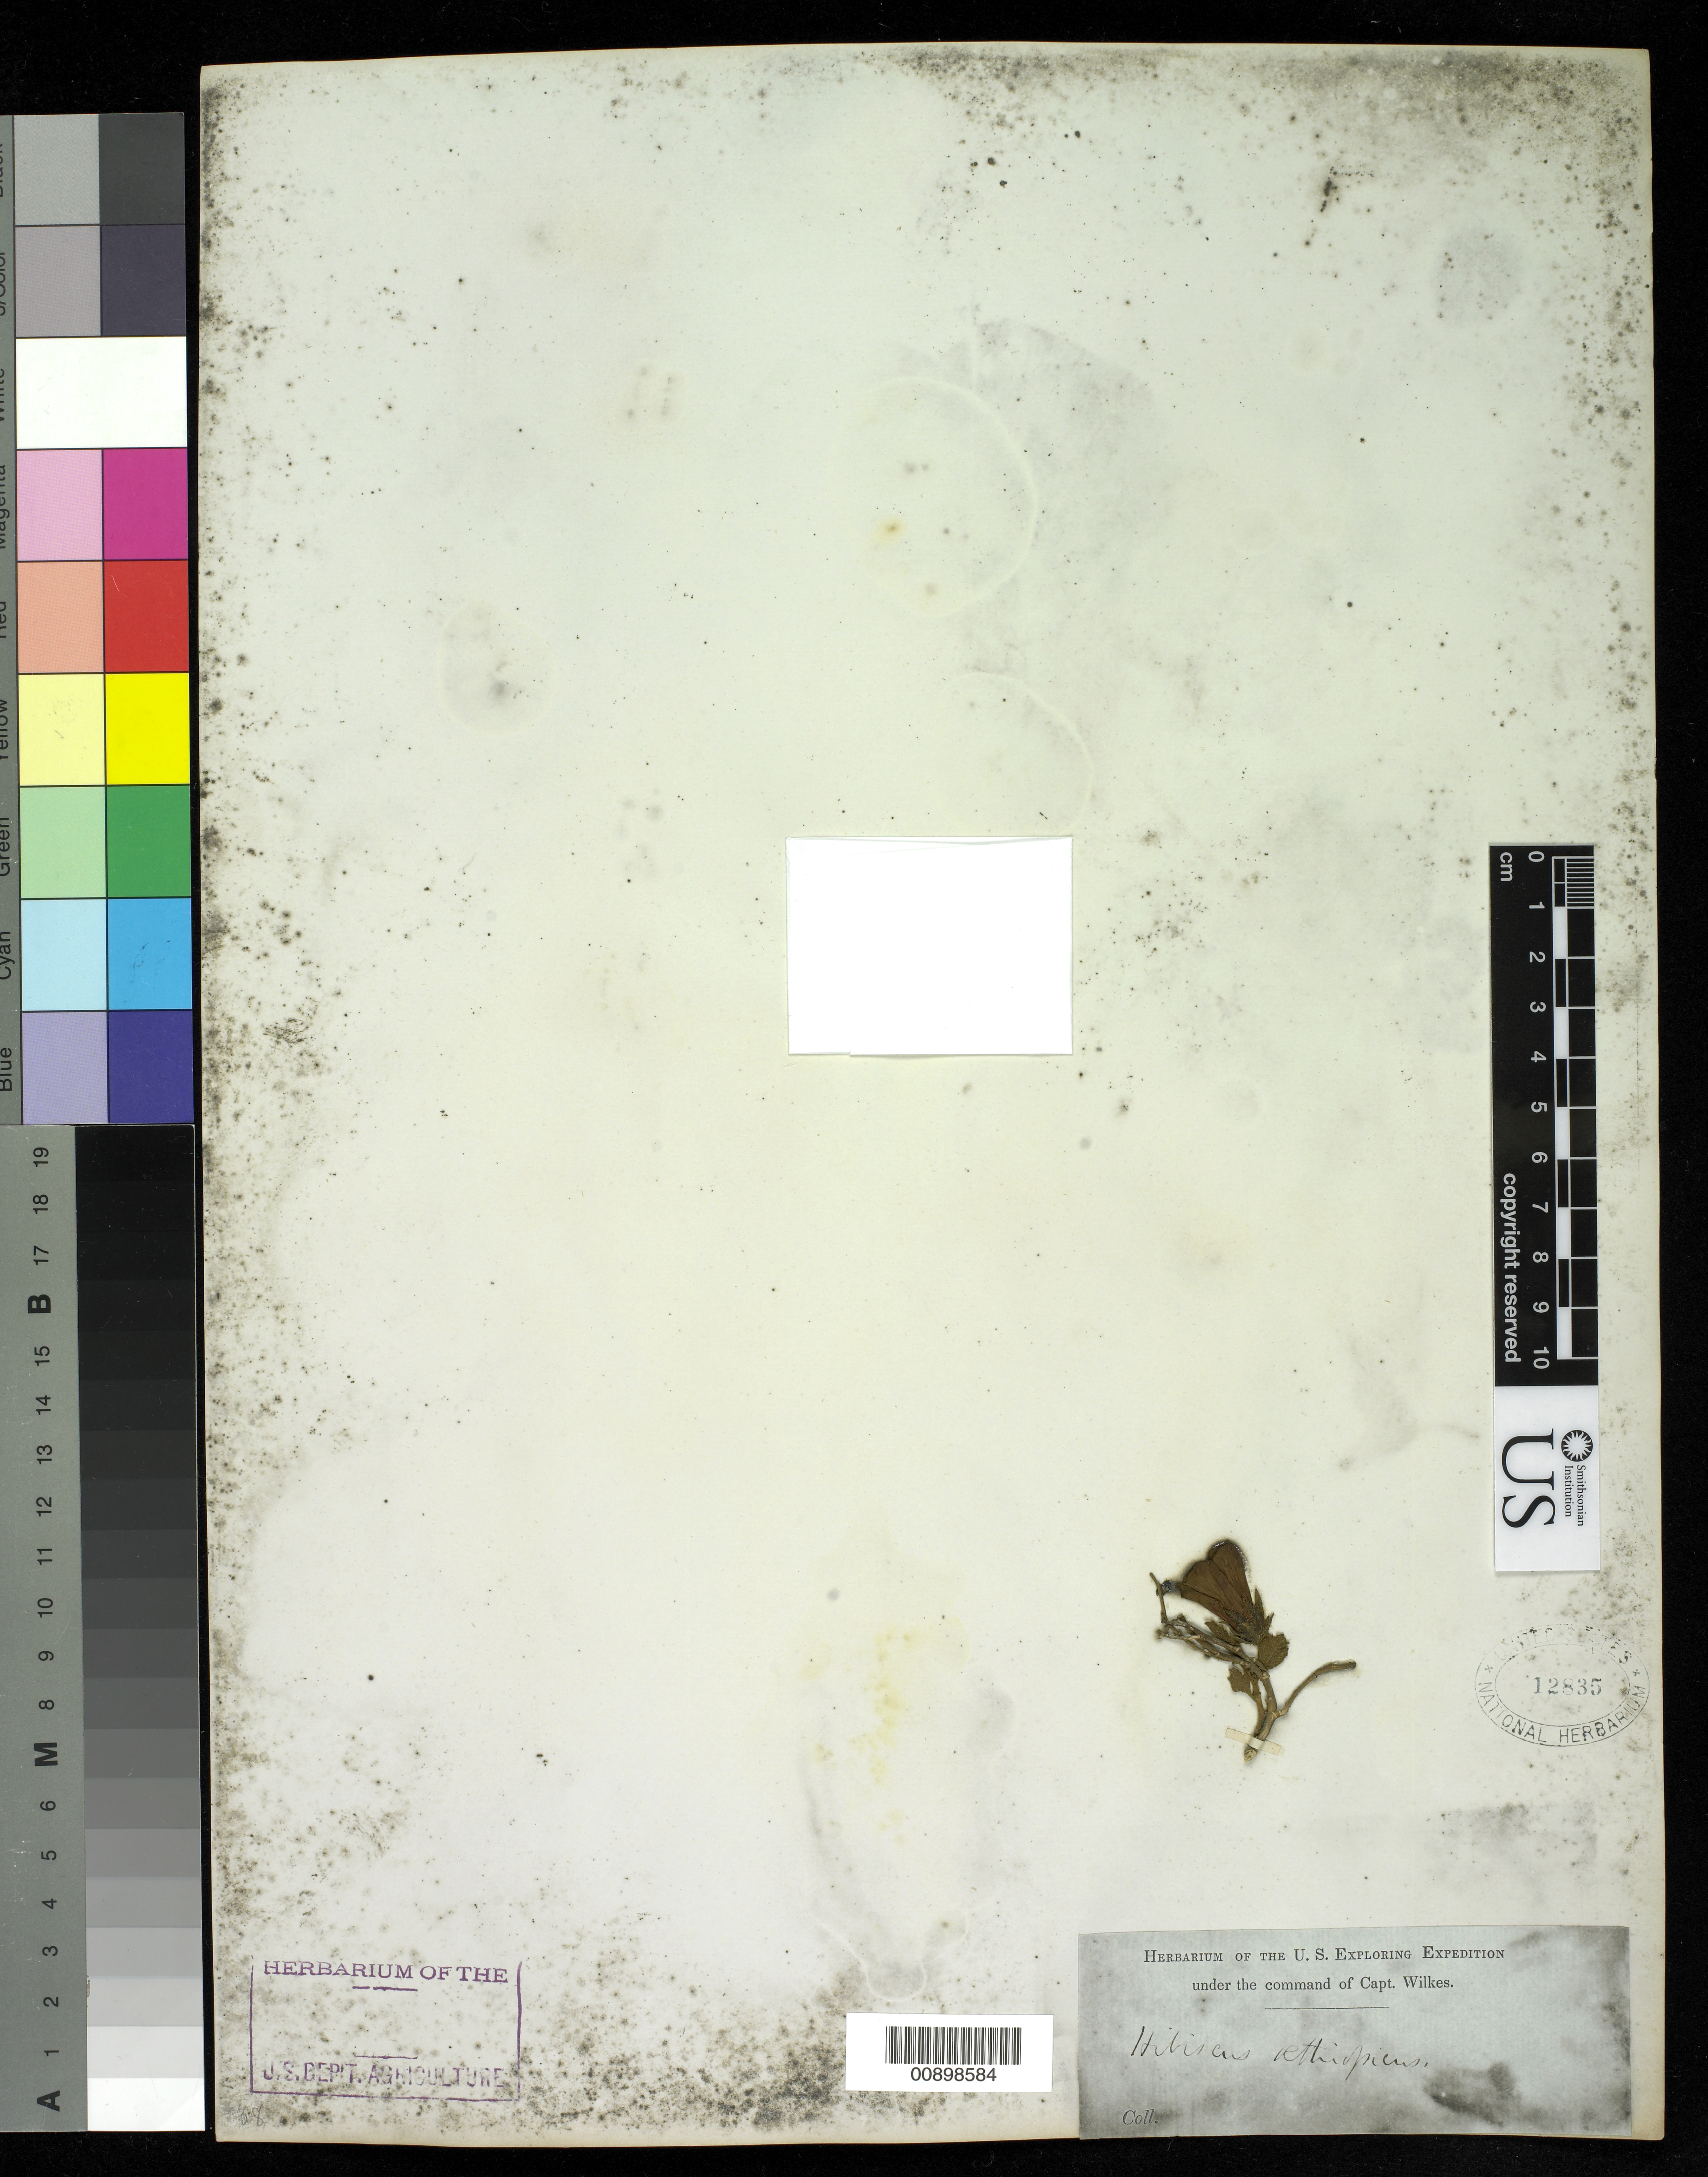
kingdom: Plantae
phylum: Tracheophyta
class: Magnoliopsida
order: Malvales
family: Malvaceae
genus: Hibiscus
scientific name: Hibiscus aethiopicus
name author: L.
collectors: Wilkes Explor. Exped.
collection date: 1838/1842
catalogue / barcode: US 12835